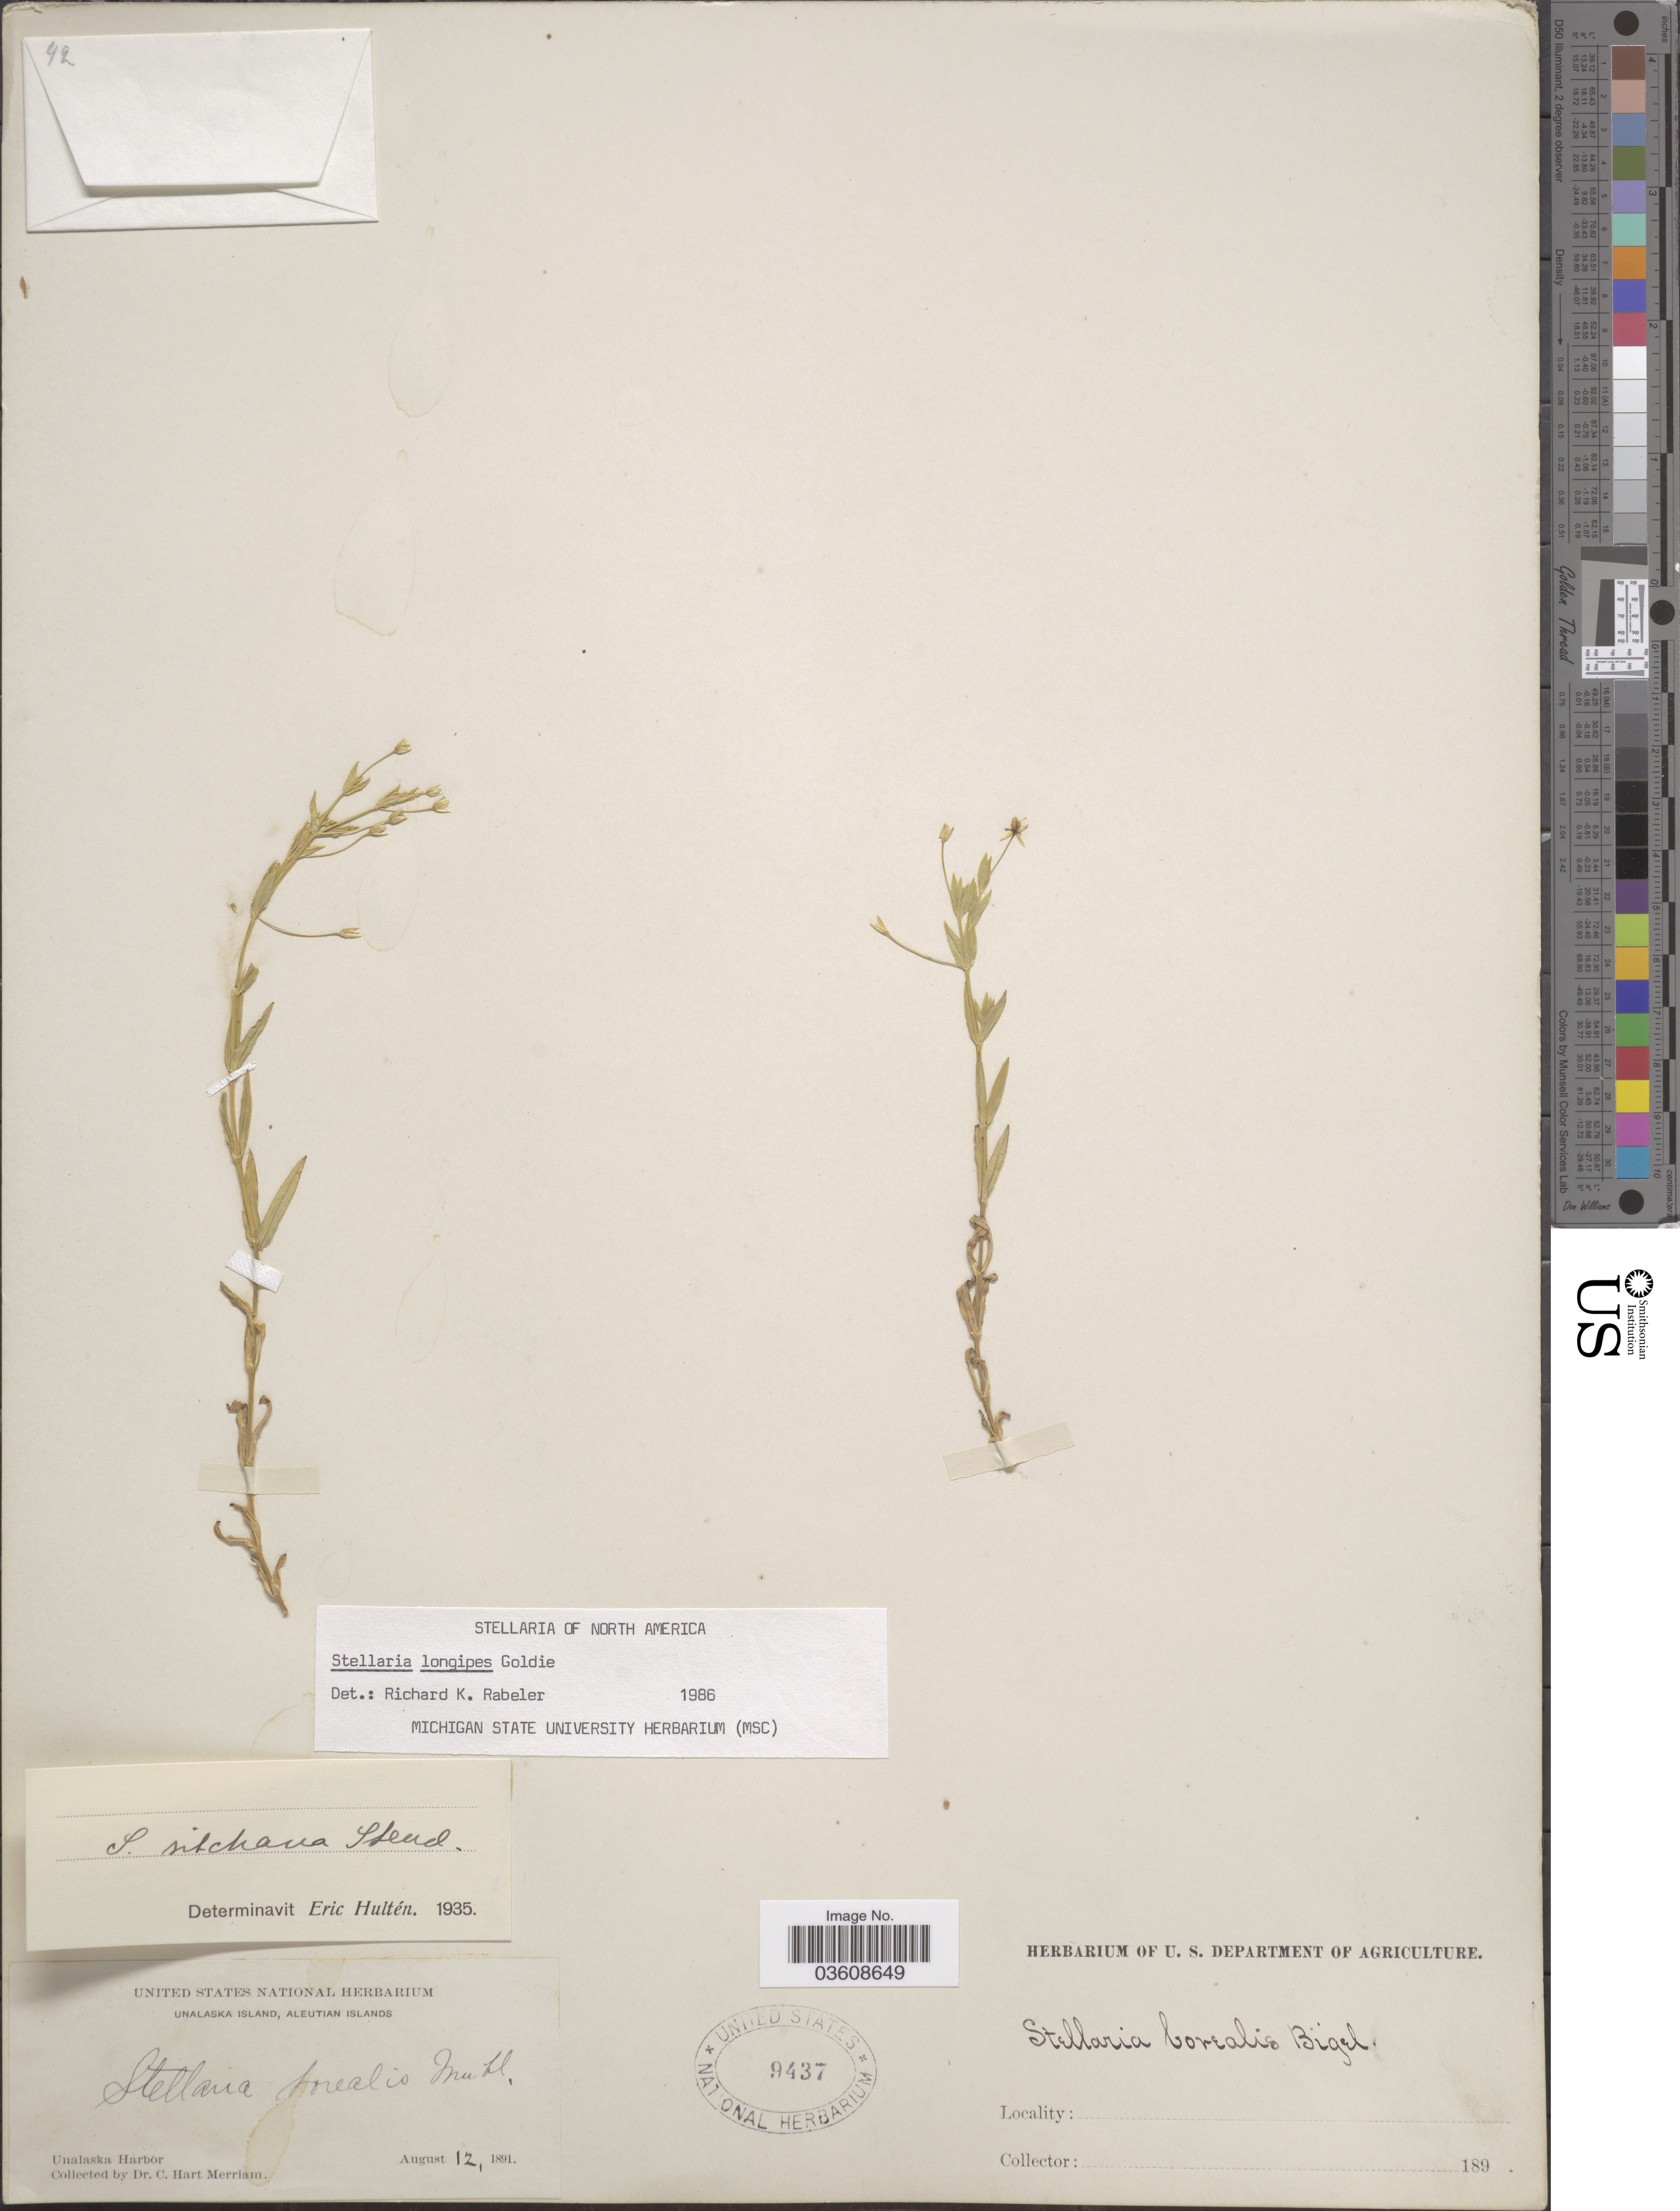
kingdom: Plantae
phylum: Tracheophyta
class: Magnoliopsida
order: Caryophyllales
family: Caryophyllaceae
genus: Stellaria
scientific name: Stellaria longipes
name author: Goldie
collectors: C. Merriam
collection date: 1891-08-12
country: United States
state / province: Alaska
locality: Unalaska Island, Aleutian Islands. Unalaska Harbor.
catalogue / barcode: US 9437